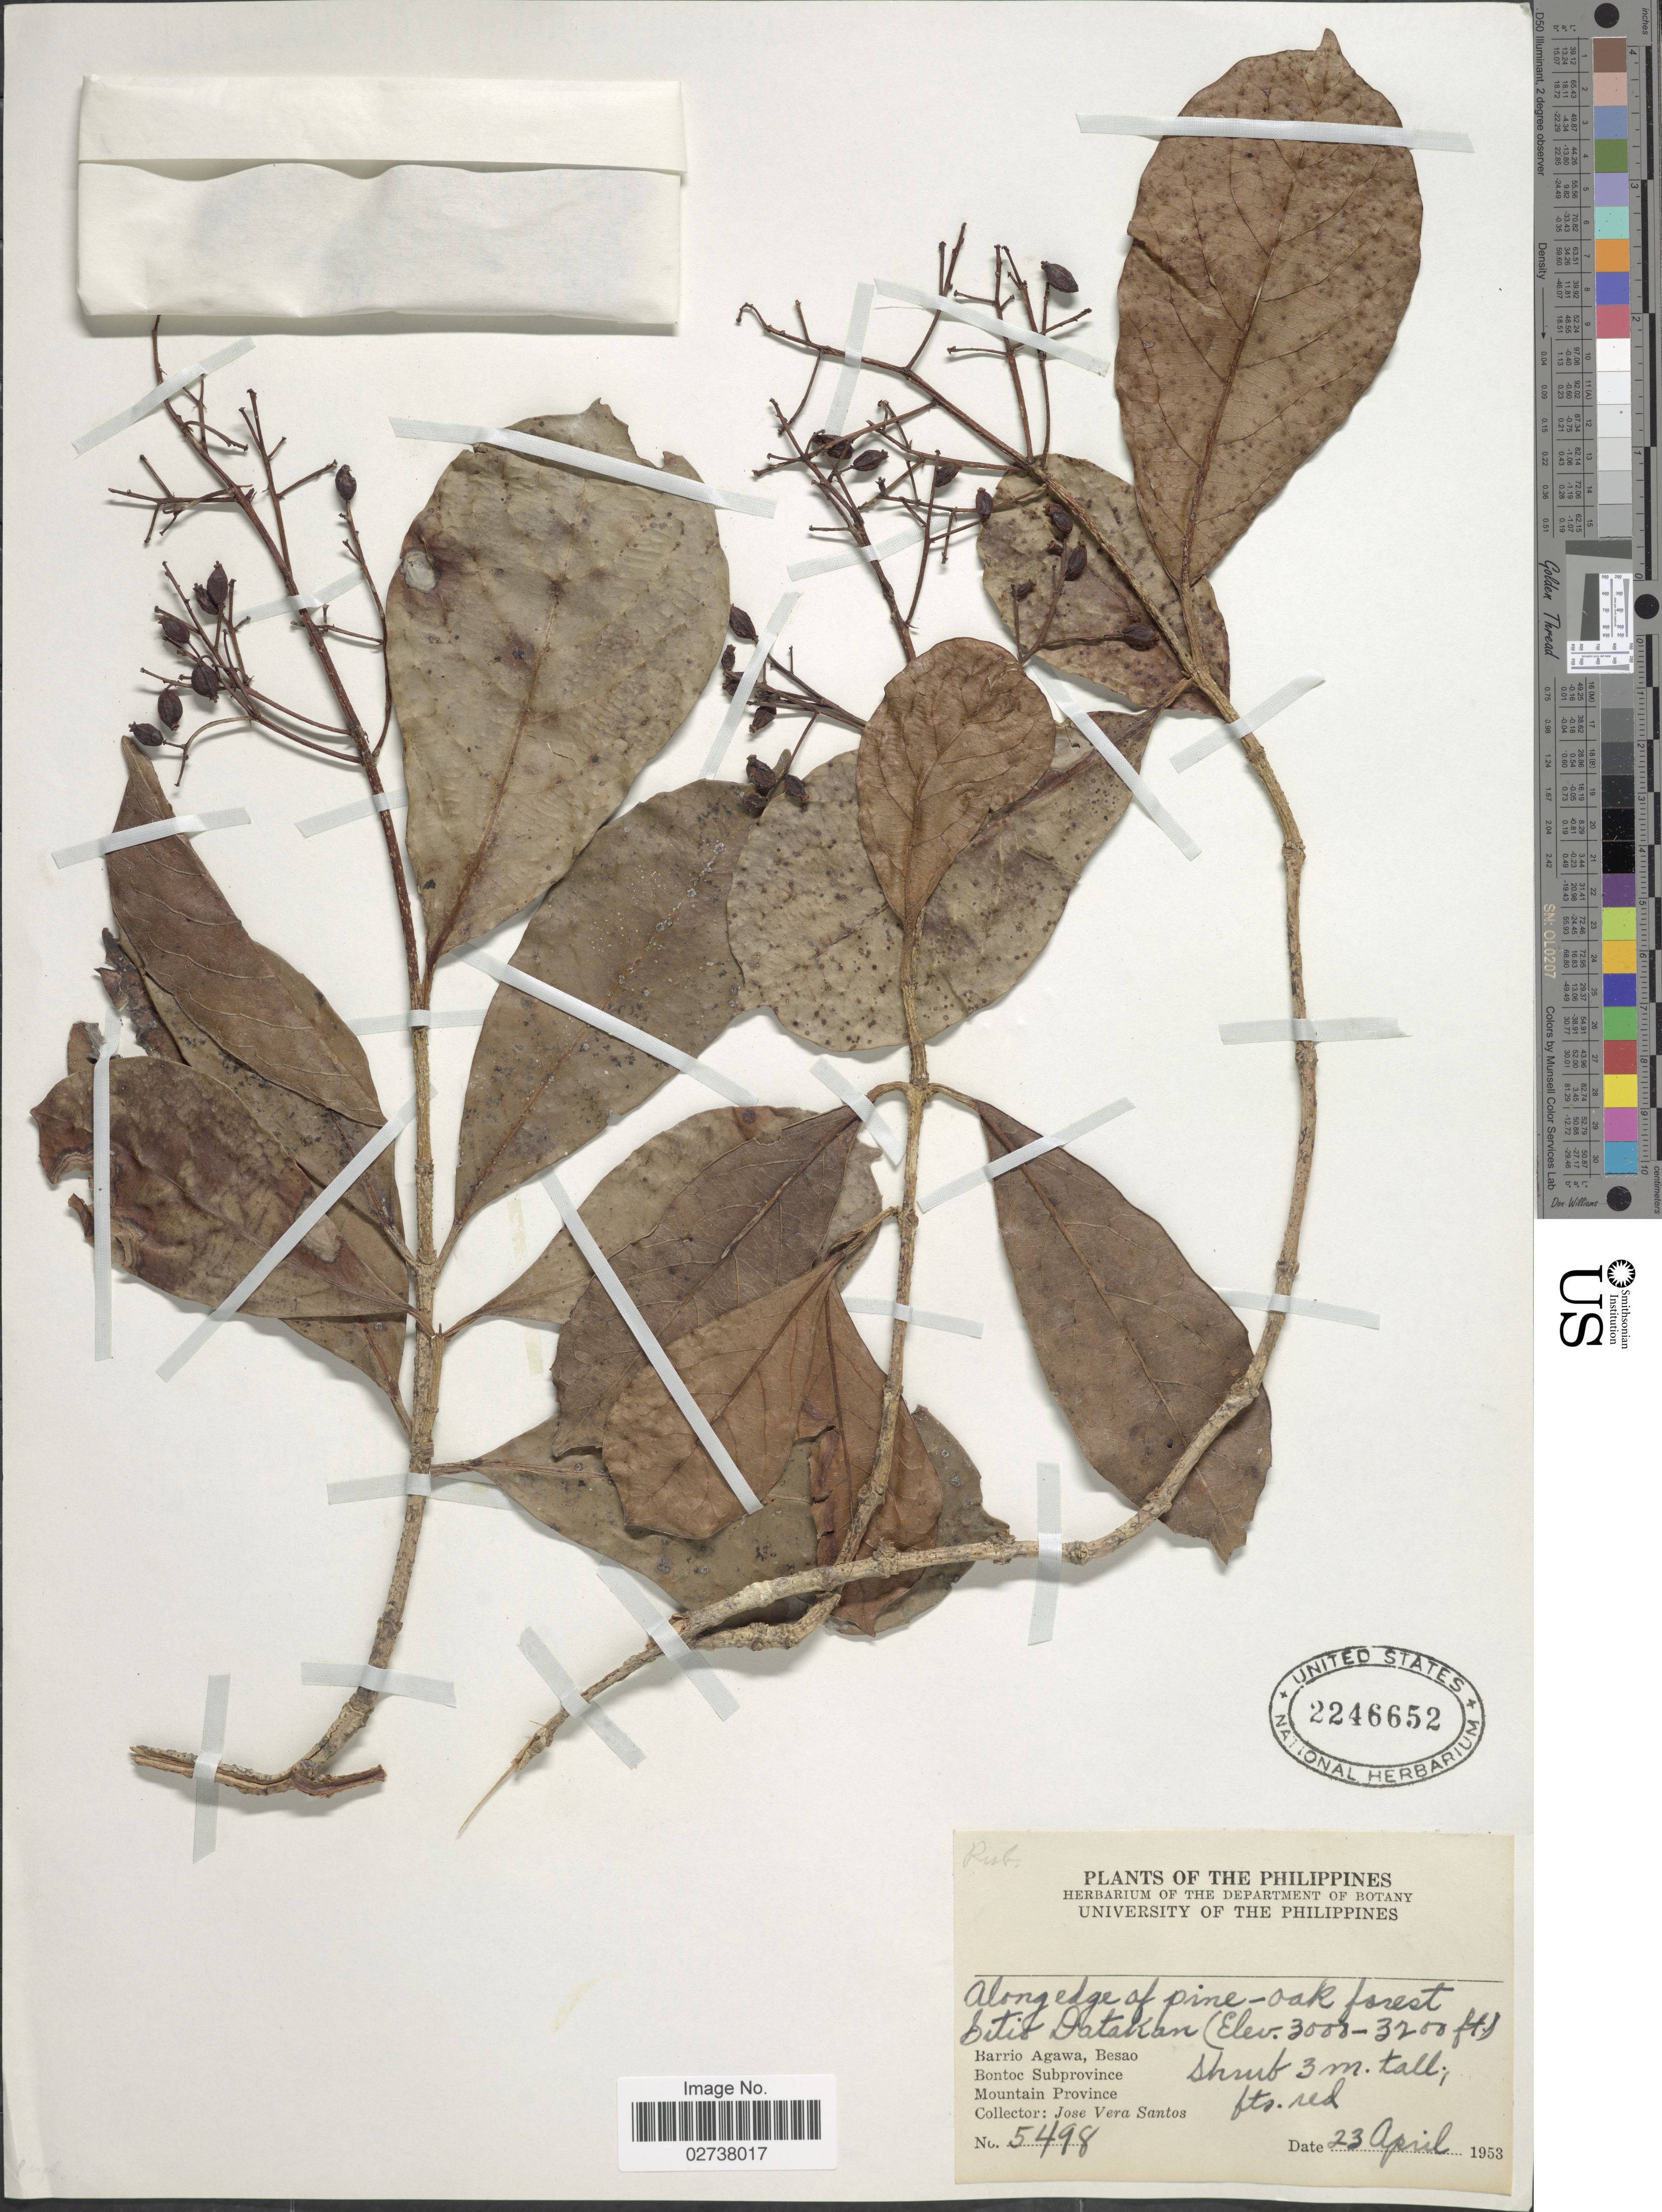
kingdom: Plantae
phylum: Tracheophyta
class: Magnoliopsida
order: Gentianales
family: Rubiaceae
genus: Psychotria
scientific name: Psychotria sp.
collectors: J. Santos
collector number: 5498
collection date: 1953-04-23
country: Philippines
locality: Barrio Agawa, Besao, Bontoc Subprovince, Mountain Province.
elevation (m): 914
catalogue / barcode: US 2246652